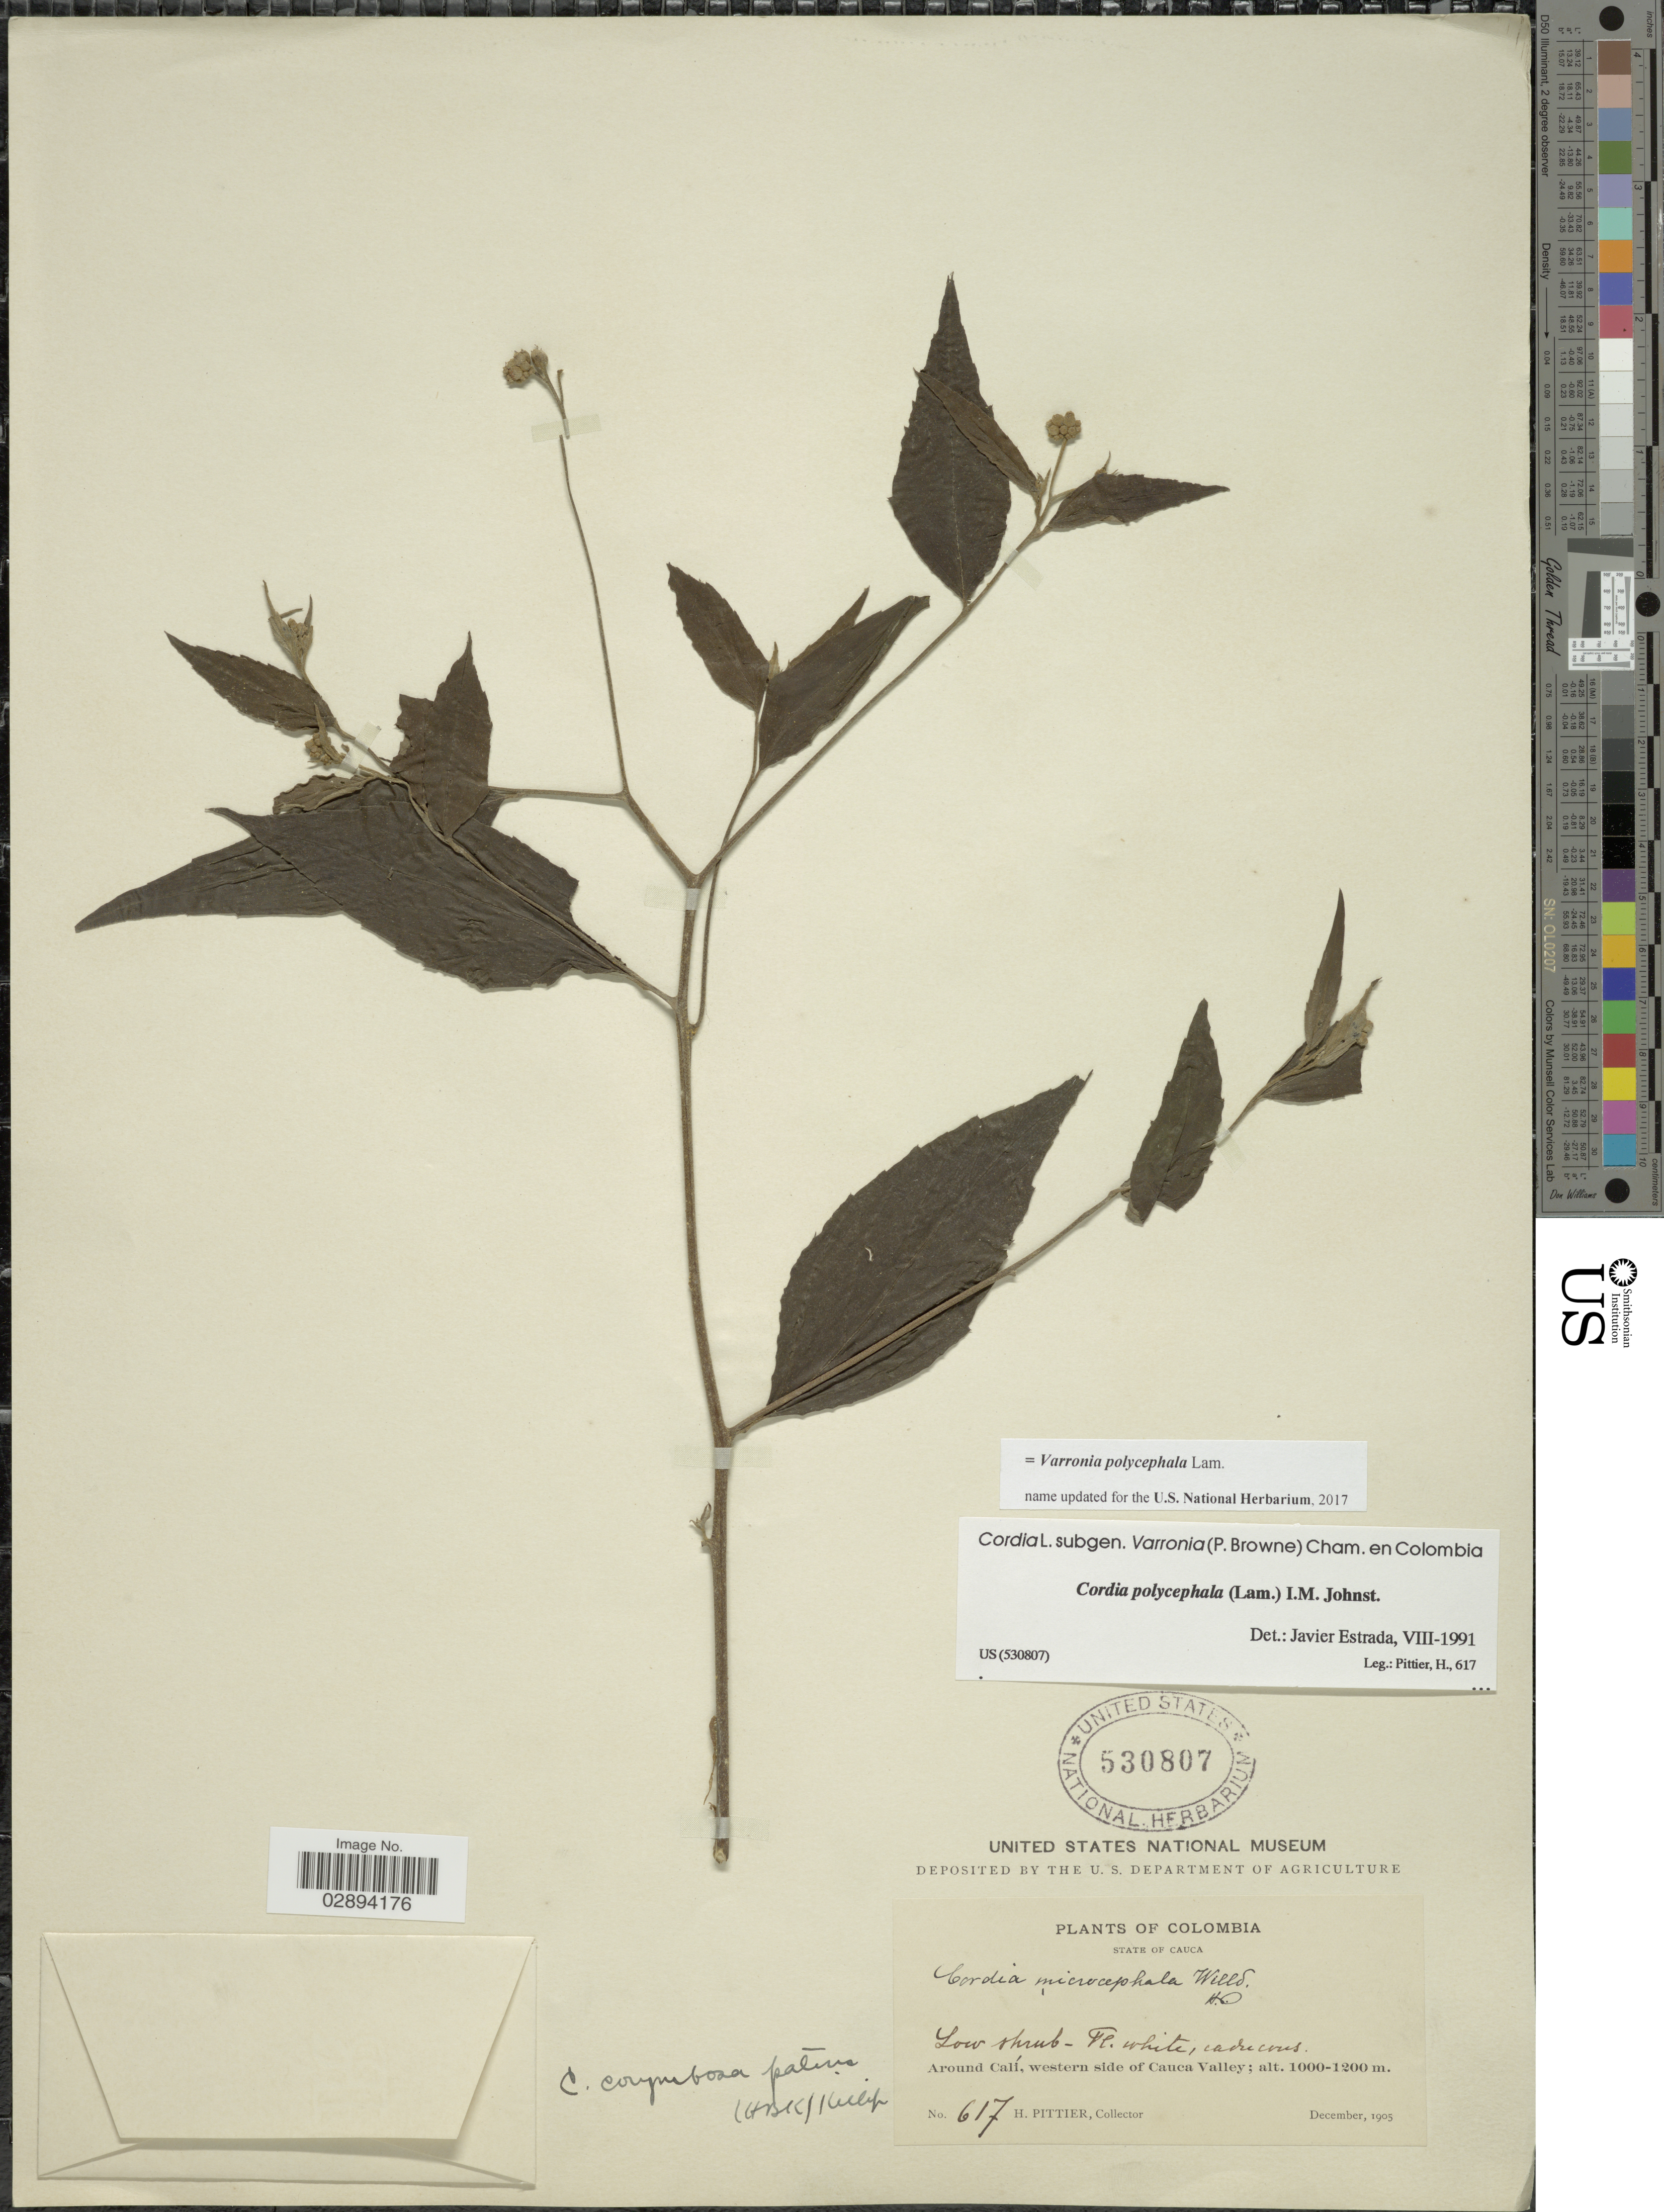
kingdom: Plantae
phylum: Tracheophyta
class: Magnoliopsida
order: Boraginales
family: Cordiaceae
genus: Varronia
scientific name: Varronia polycephala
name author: Lam.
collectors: H. F. Pittier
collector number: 617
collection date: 1905-12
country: Colombia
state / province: Cauca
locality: Around Calí, western side of Cauca Valley.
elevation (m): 1000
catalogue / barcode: US 530807